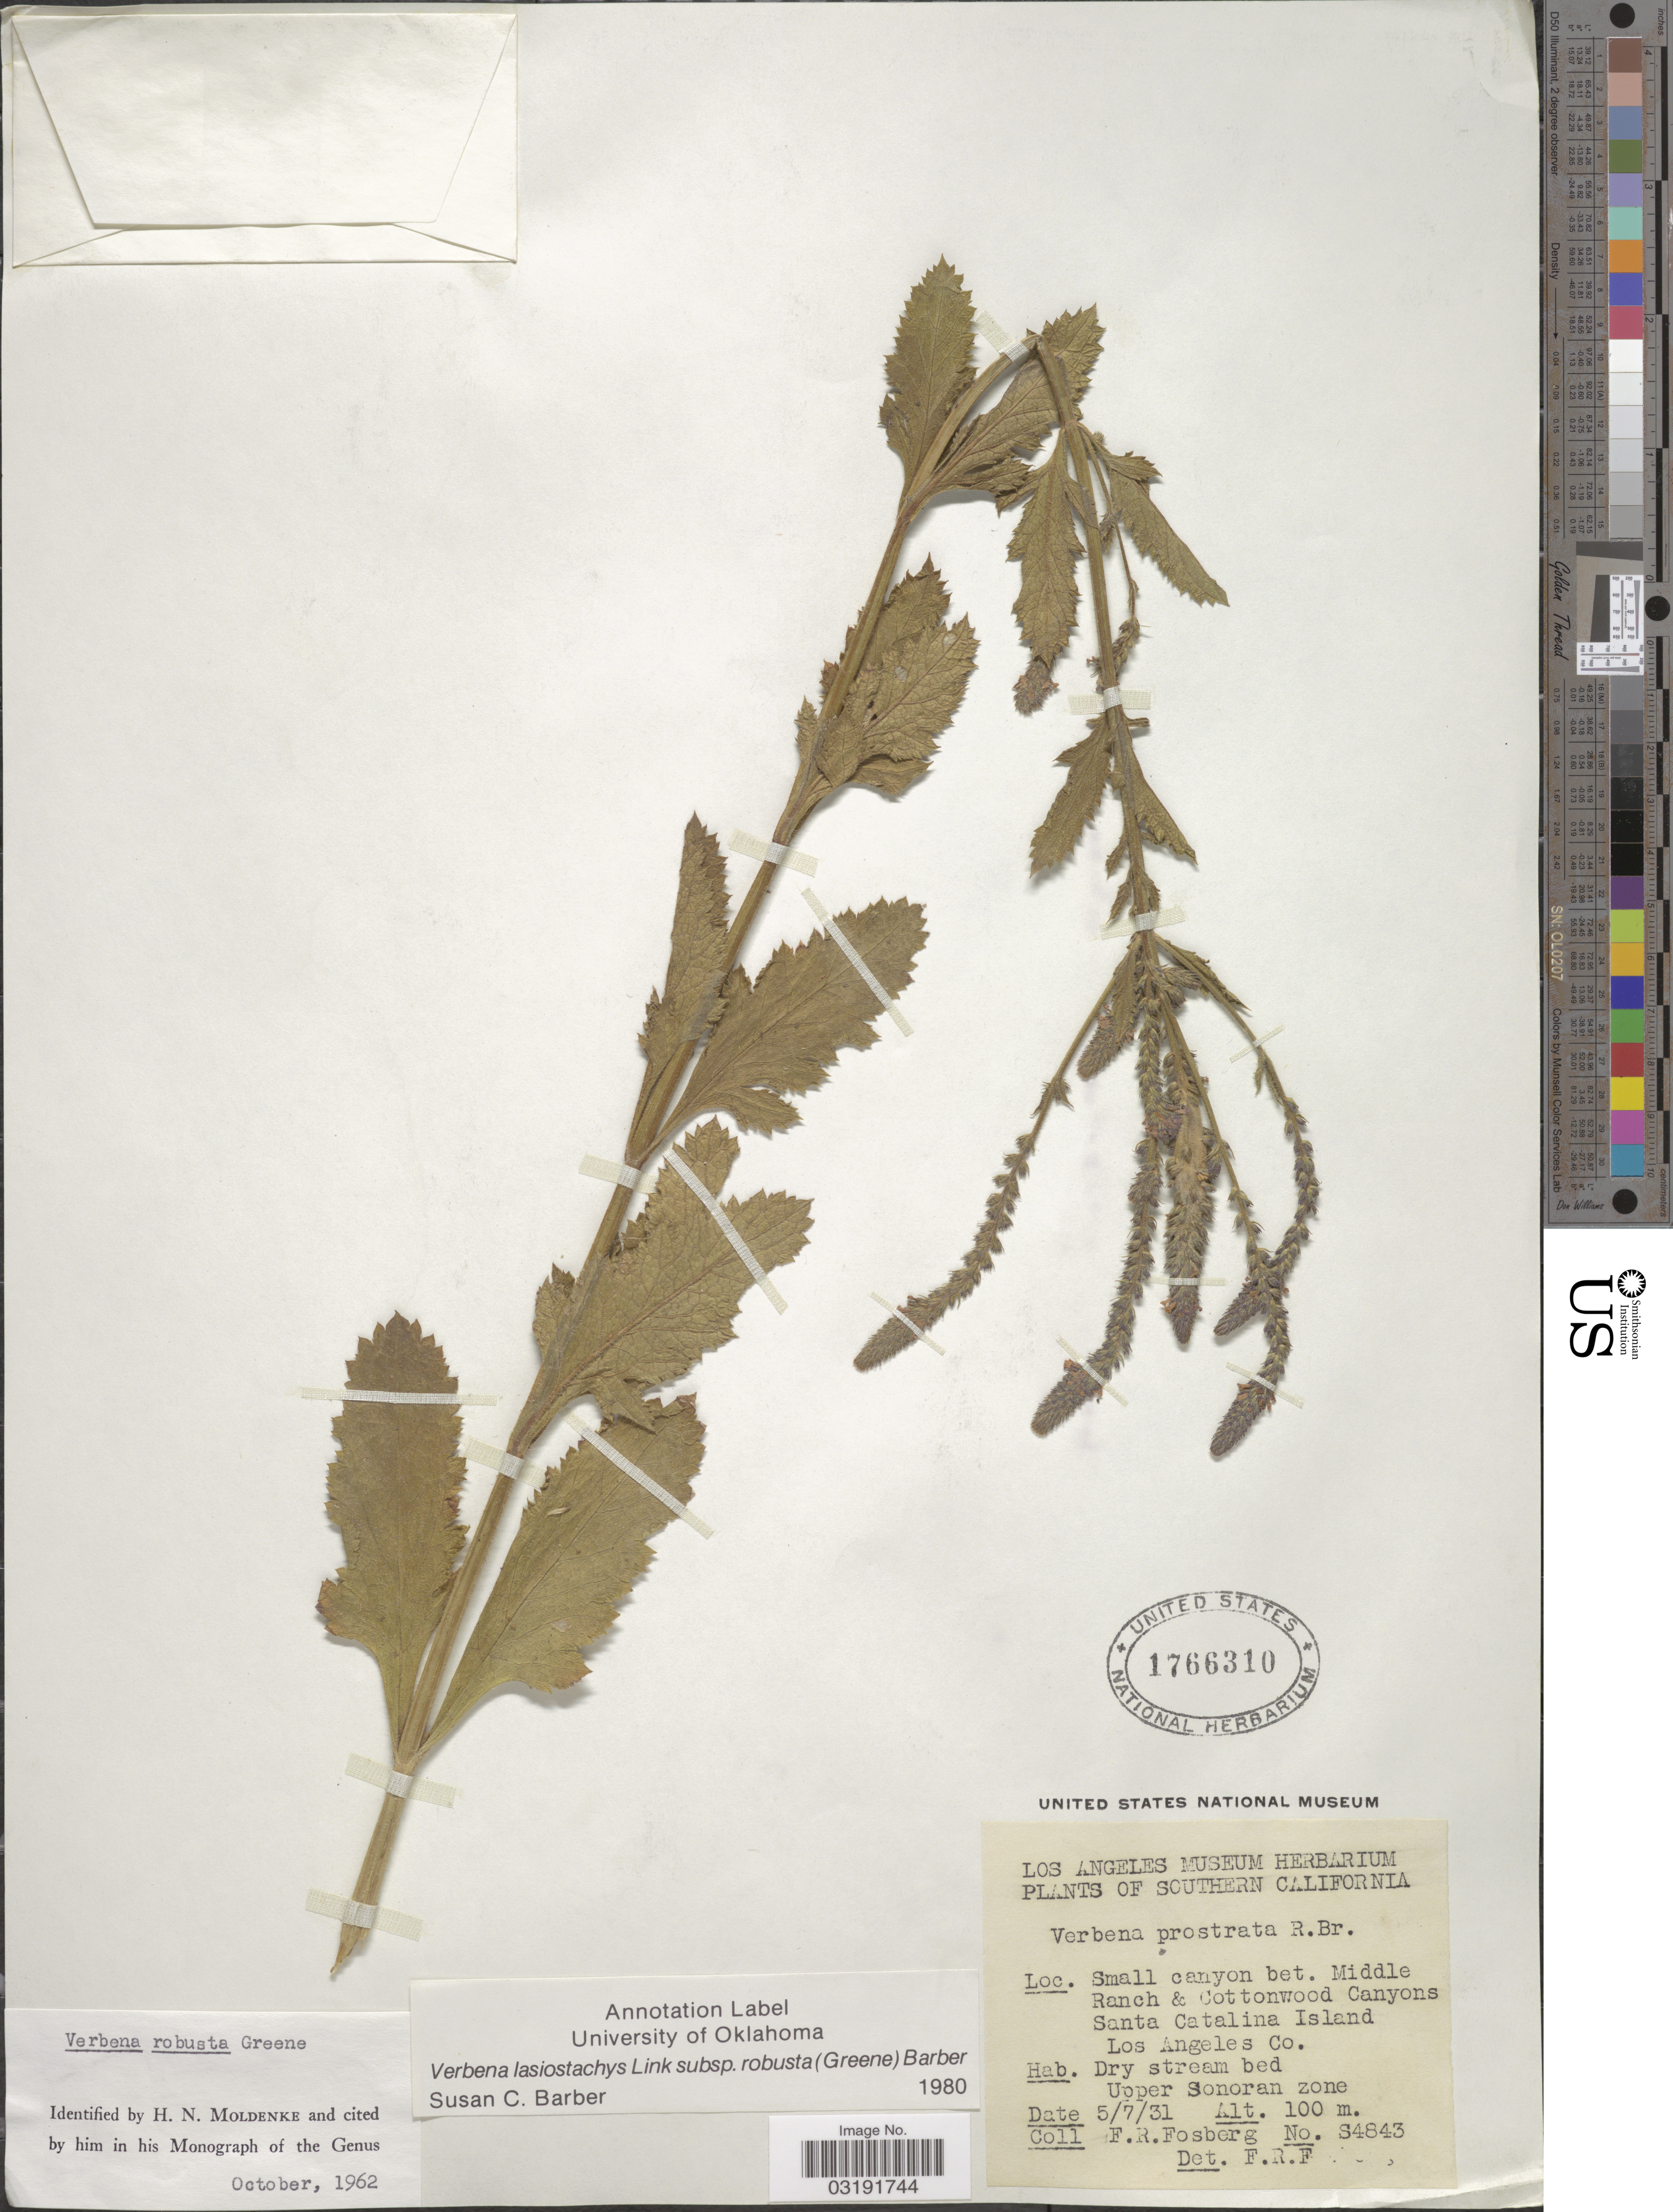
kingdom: Plantae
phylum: Tracheophyta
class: Magnoliopsida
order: Lamiales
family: Verbenaceae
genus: Verbena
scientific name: Verbena lasiostachys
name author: Link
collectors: F. R. Fosberg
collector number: S4843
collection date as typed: Transcribed d/m/y: 7/5/31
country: United States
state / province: California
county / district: Los Angeles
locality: Southern California. Small canyon bet. Middle Ranch & Cottonwood Canyons Santa Catalina Island Los Angeles Co. Upper Sonoran Zone.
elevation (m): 100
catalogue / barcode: US 1766310